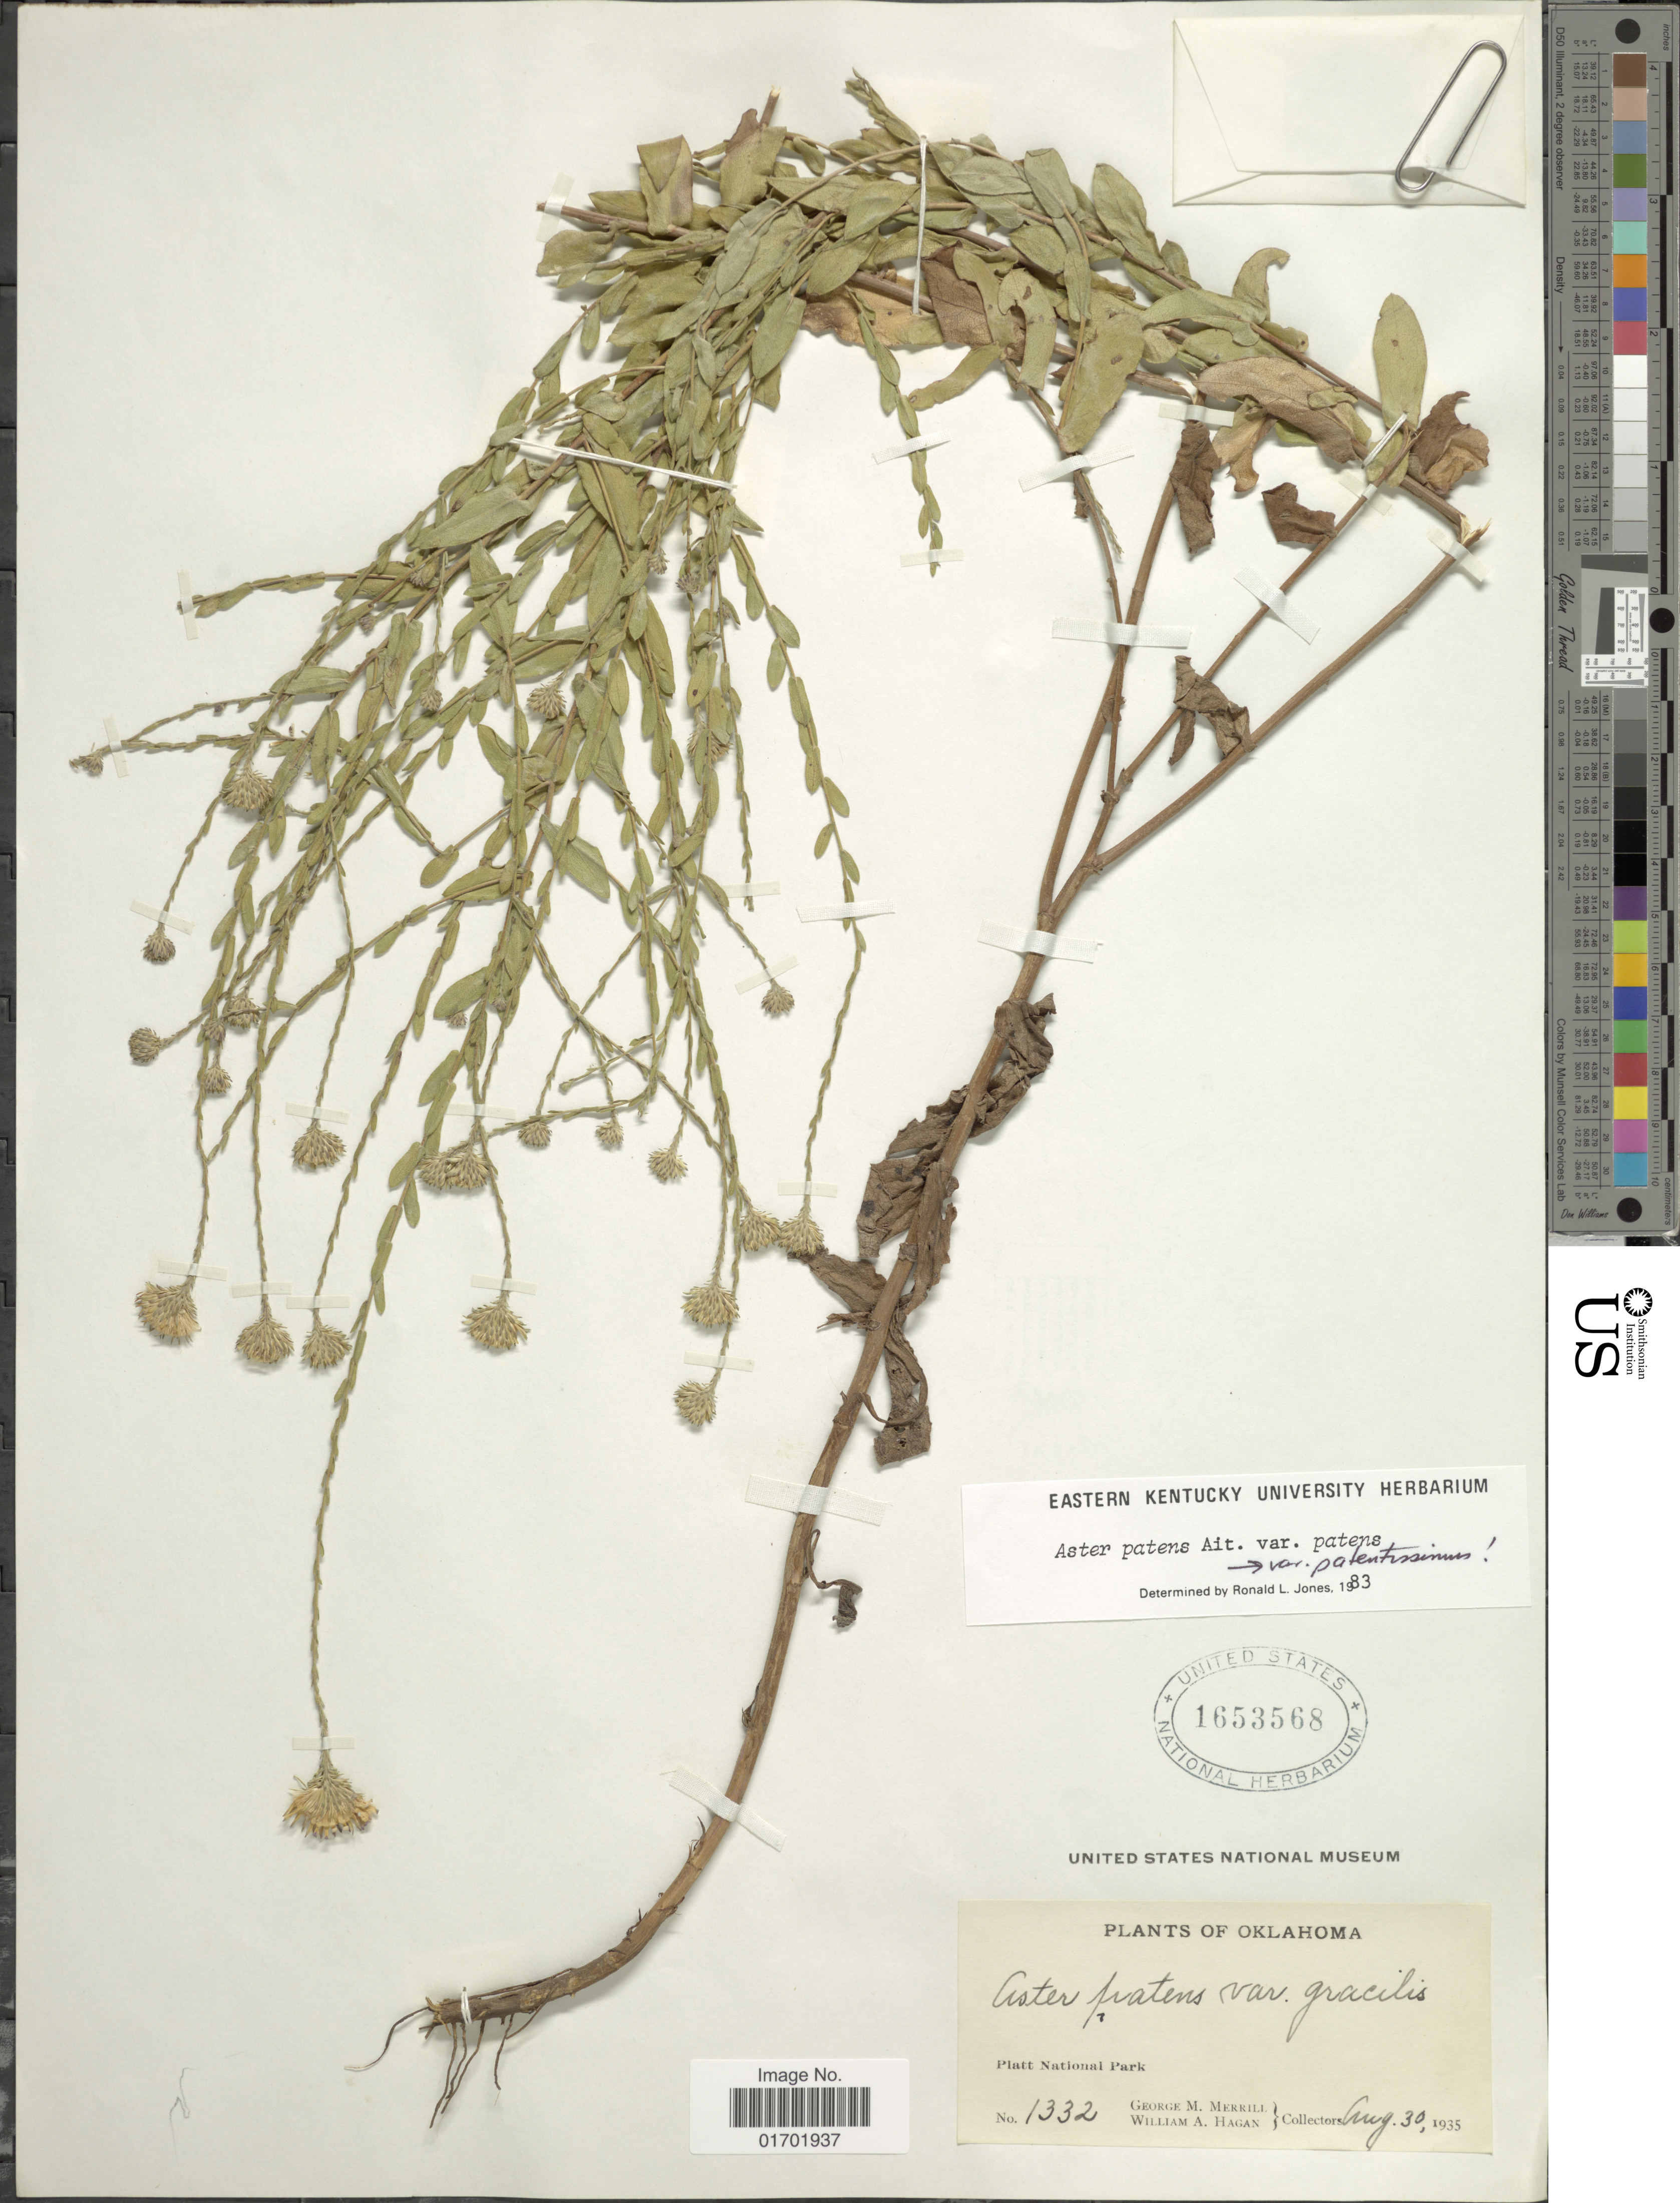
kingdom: Plantae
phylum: Tracheophyta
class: Magnoliopsida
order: Asterales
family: Asteraceae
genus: Symphyotrichum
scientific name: Symphyotrichum patens var. patentissimum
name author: (Lindl.) G.L. Nesom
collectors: G. M. Merrill & W. Hagan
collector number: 1332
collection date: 1935-08-30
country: United States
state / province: Oklahoma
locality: Platt National Park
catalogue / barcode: US 1653568